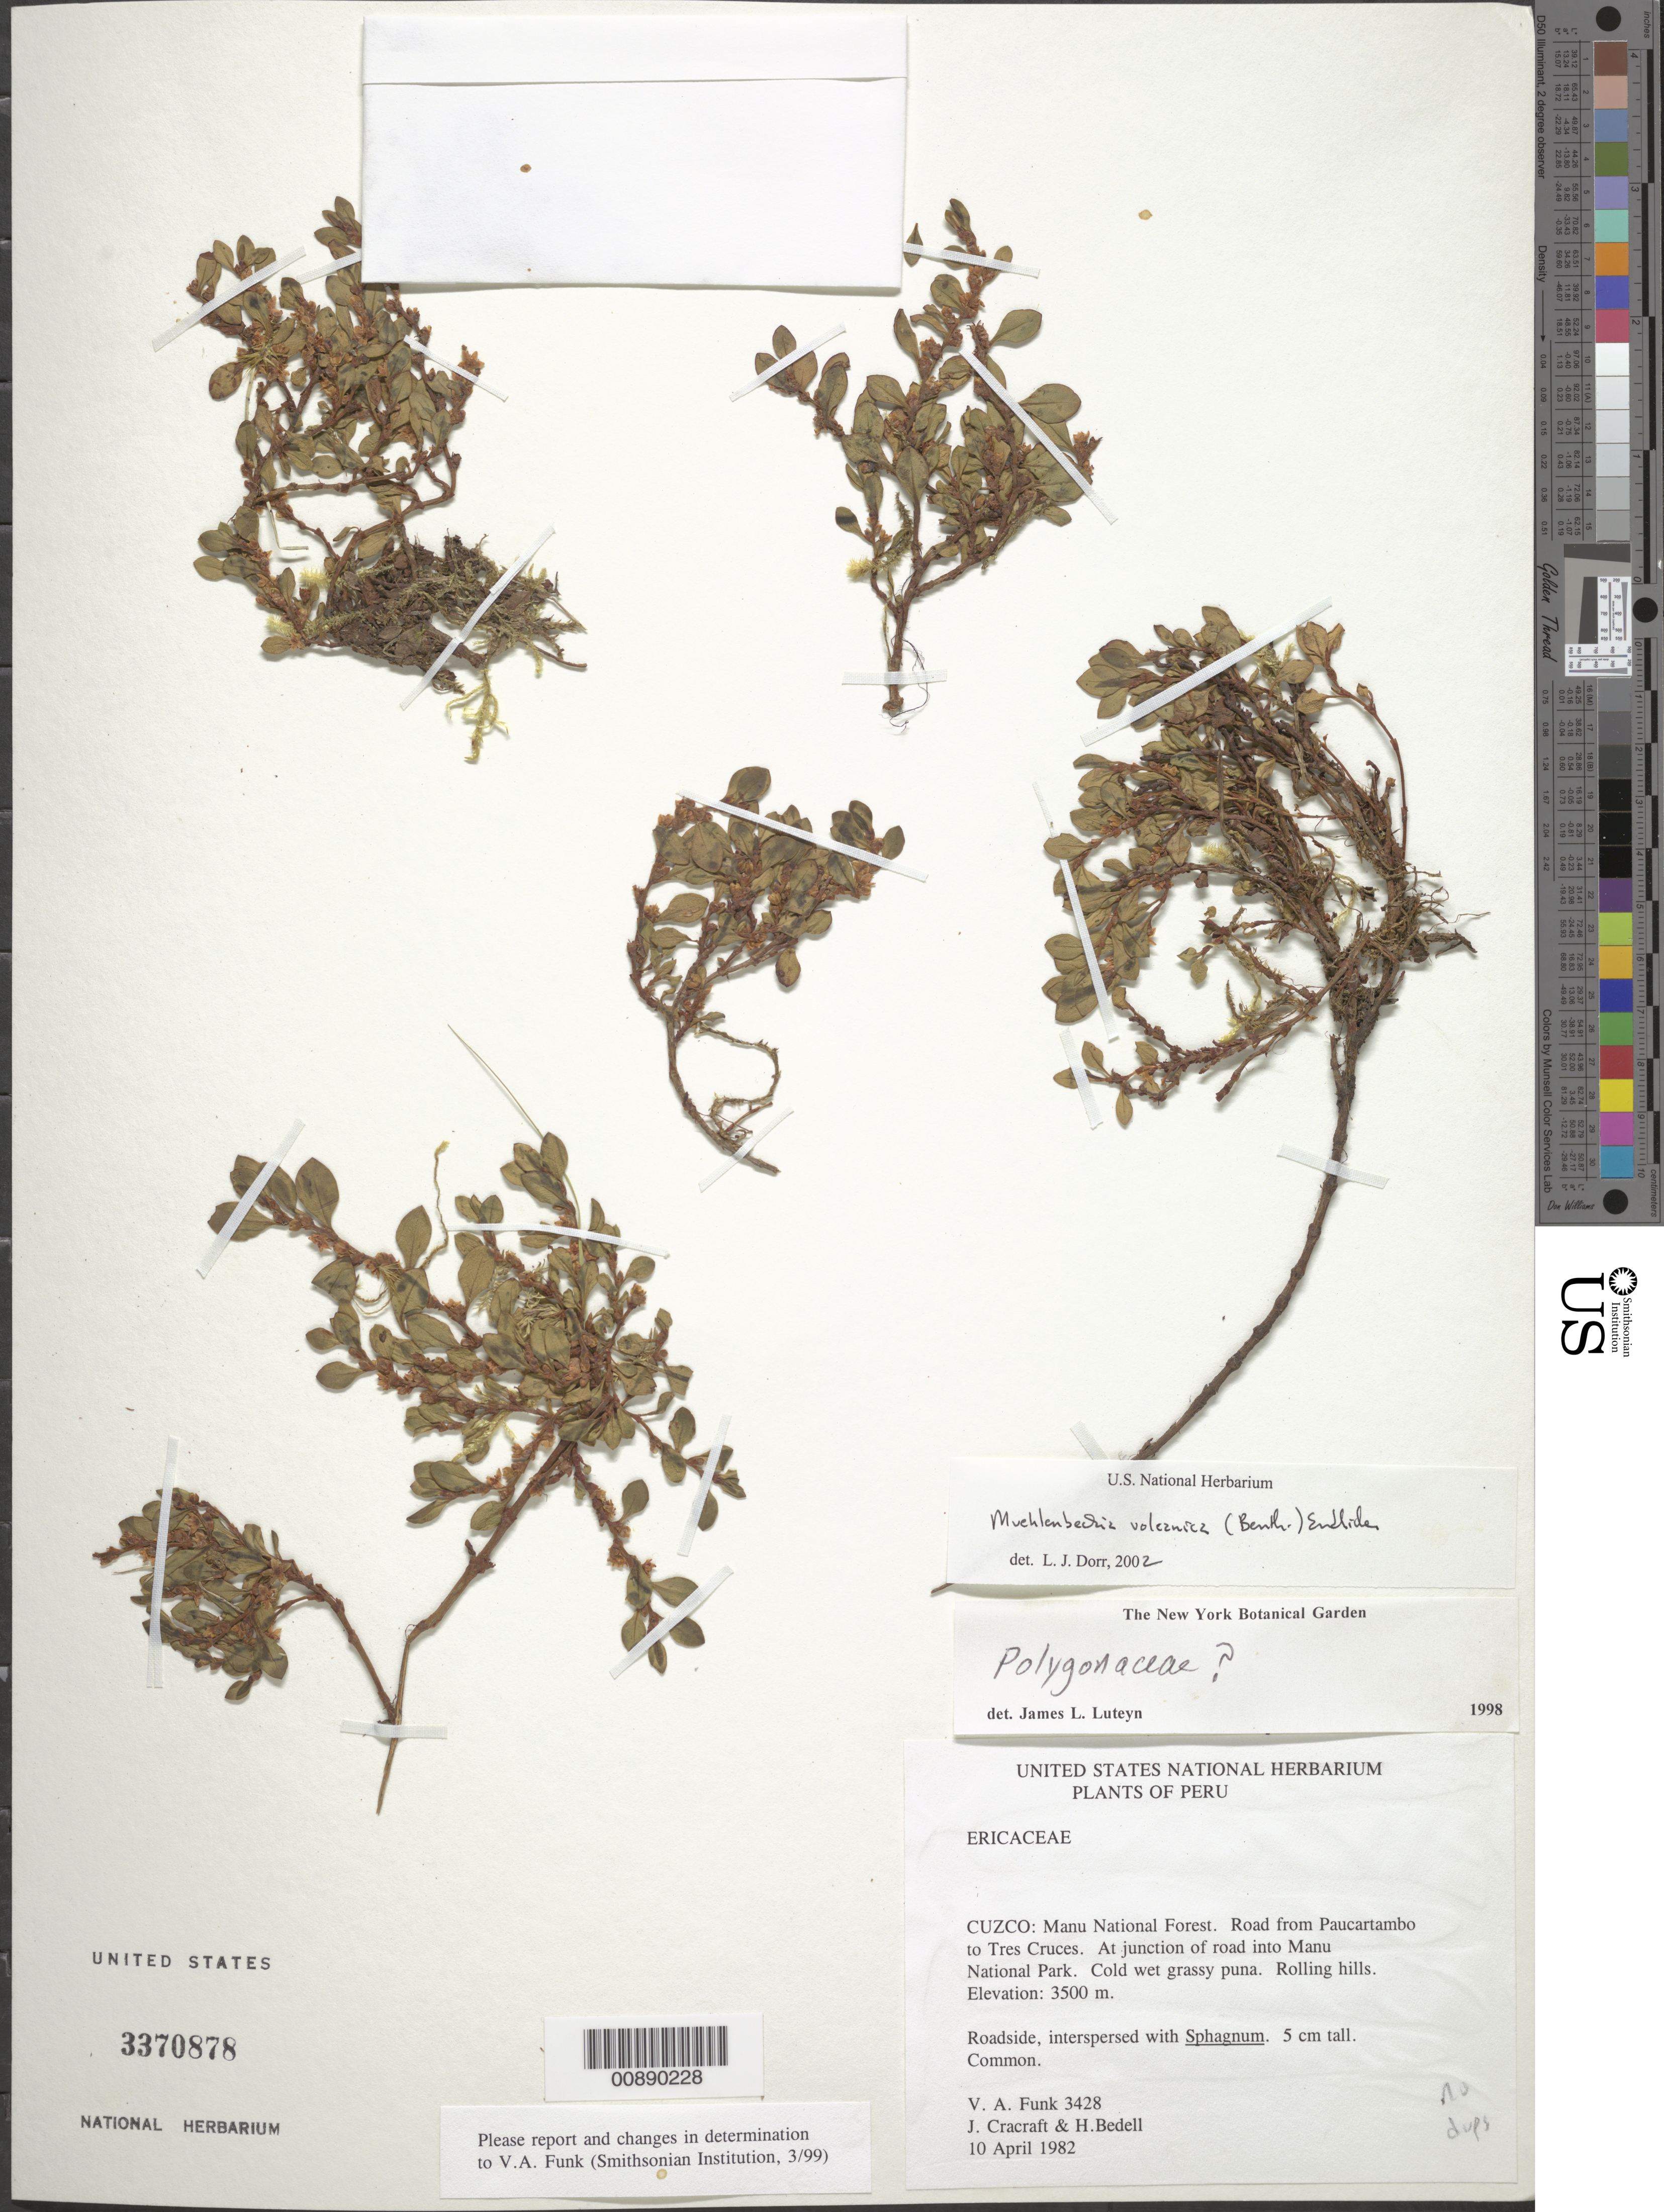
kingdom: Plantae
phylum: Tracheophyta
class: Magnoliopsida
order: Caryophyllales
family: Polygonaceae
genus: Muehlenbeckia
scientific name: Muehlenbeckia volcanica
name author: (Benth.) Endl.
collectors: V. Funk, J. L. Cracraft & H. Bedell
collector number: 3428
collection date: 1982-04-10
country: Peru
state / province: Cusco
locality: Cuzco: Manu National Forest. Road from Paucartambo to Tres Cruces. At junction of road into Manu National Park.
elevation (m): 3500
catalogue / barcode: US 3370878